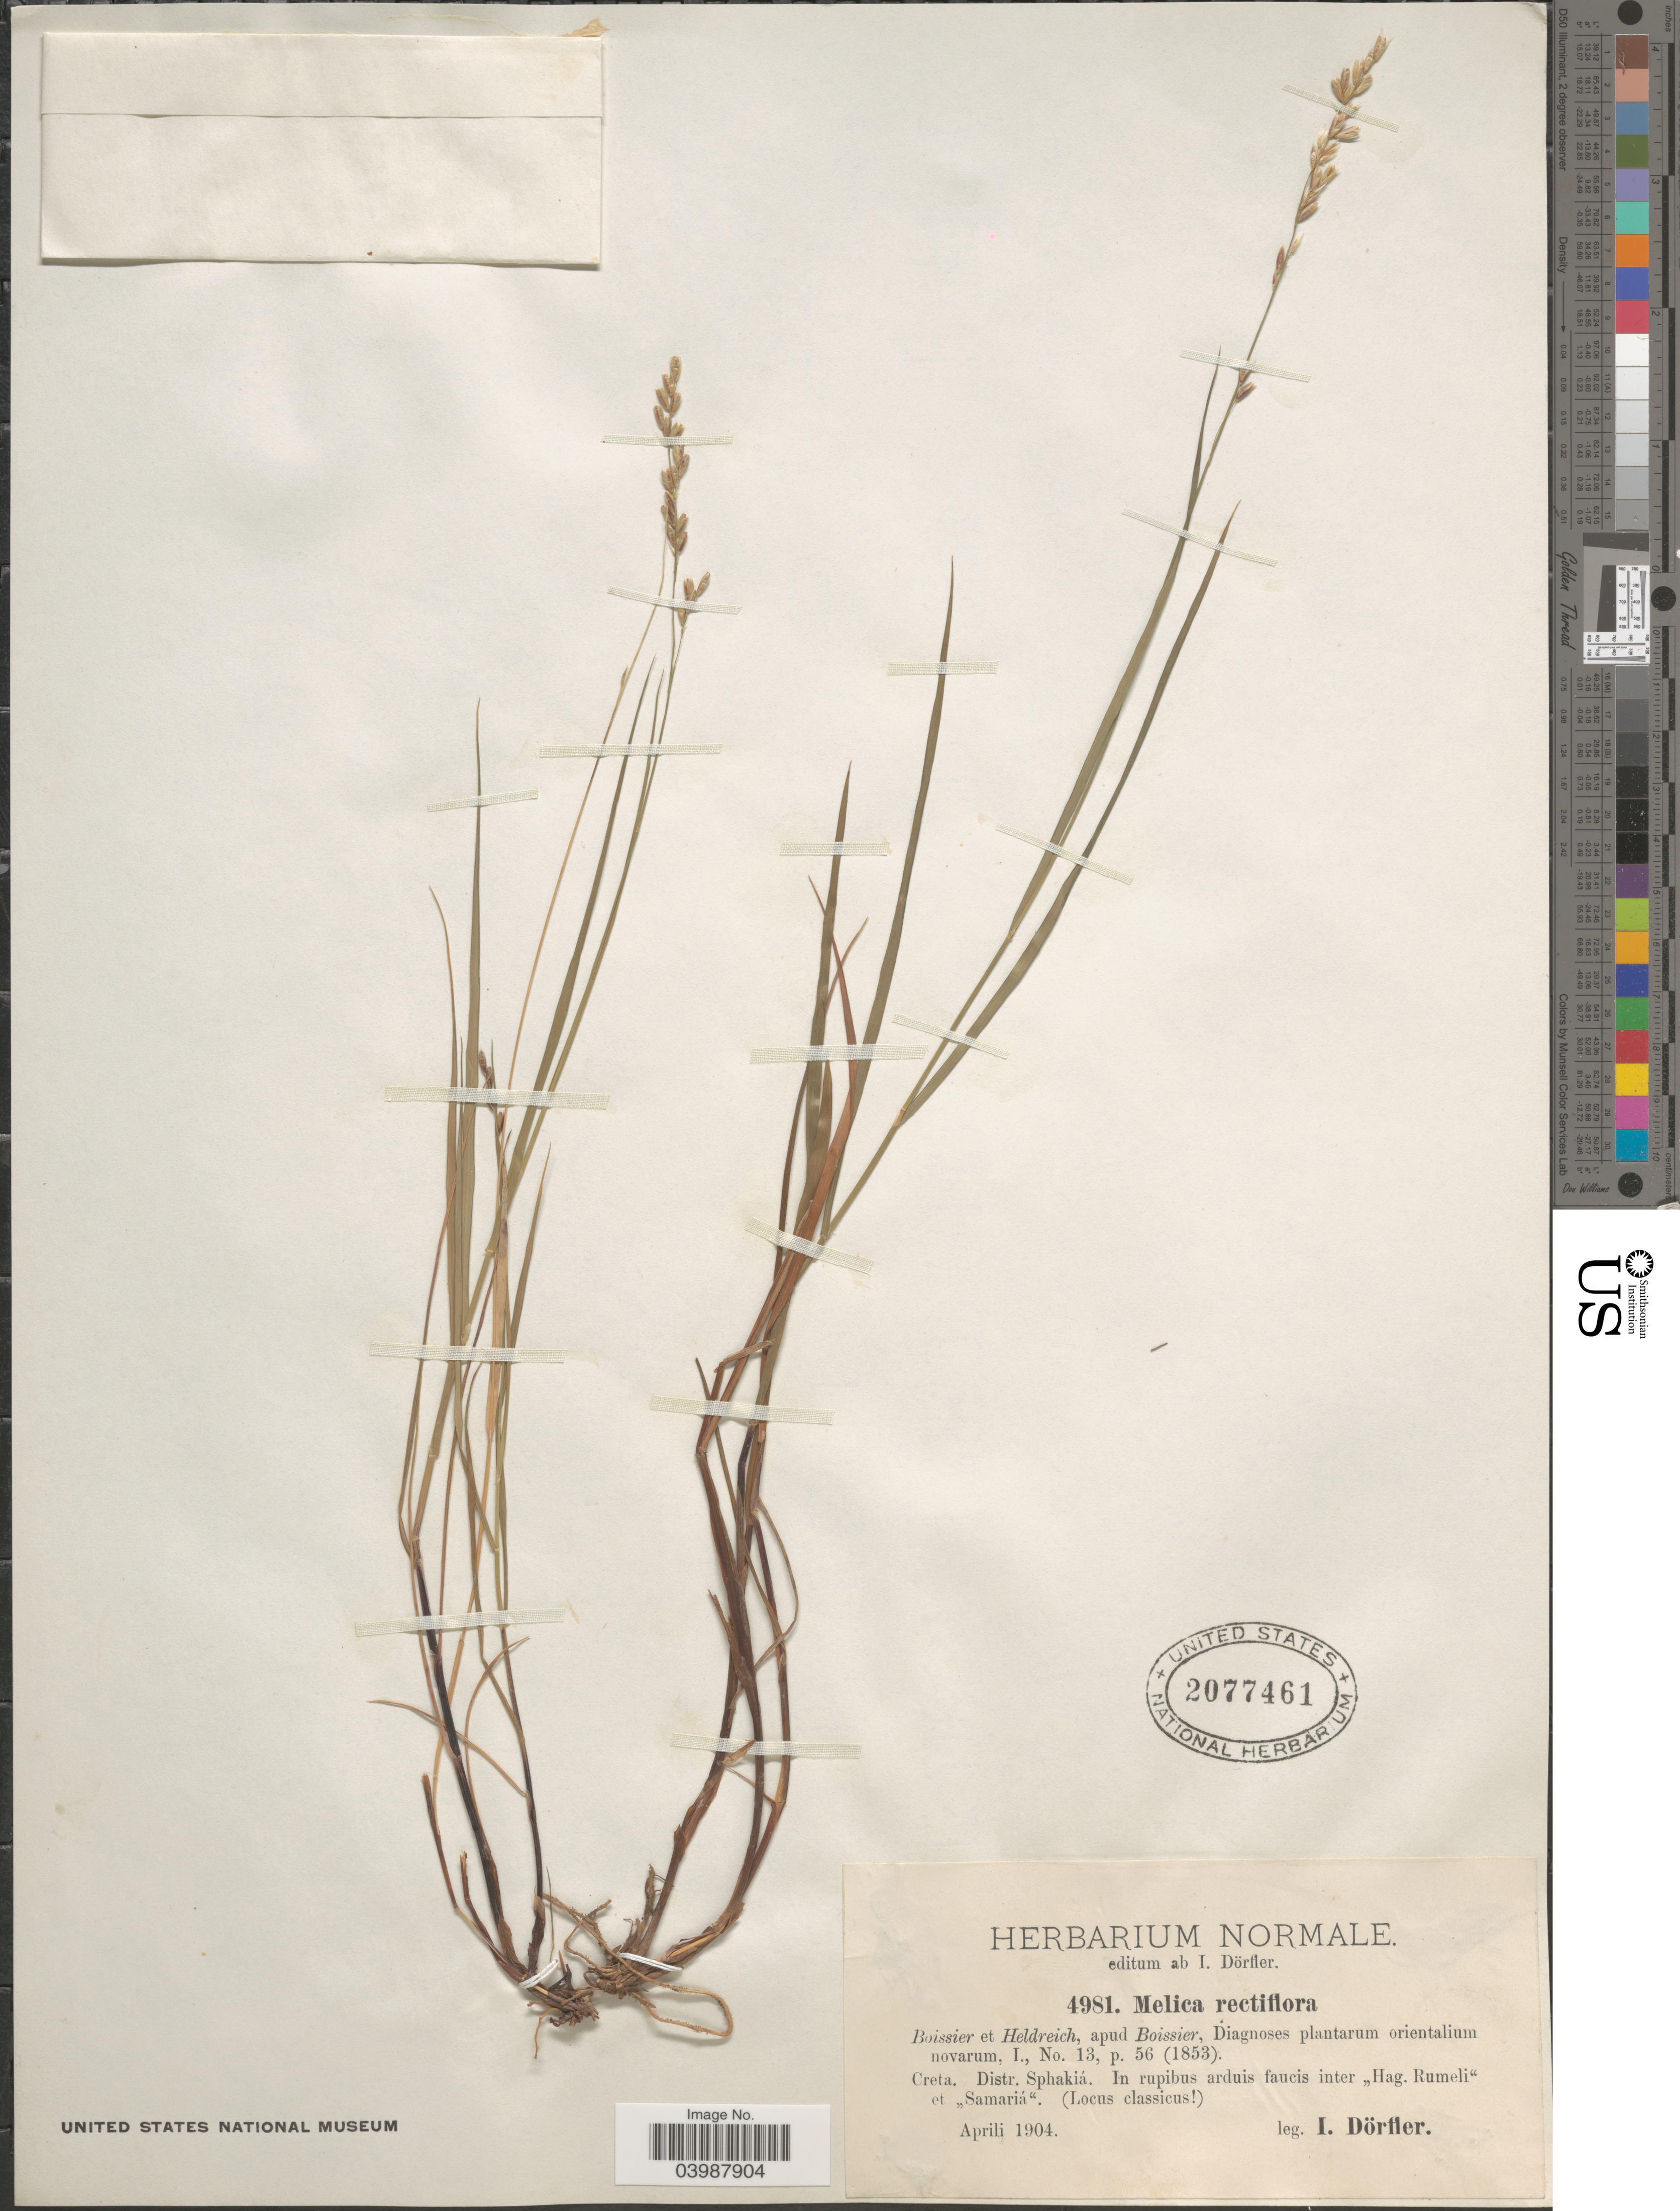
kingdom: Plantae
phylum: Tracheophyta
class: Liliopsida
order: Poales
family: Poaceae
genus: Melica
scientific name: Melica rectiflora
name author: Boiss. & Heldr.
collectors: I. Dörfler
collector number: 4981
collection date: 1904-04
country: Greece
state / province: Crete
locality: Creta. Distr. Sphakiá. In rupibus aruis faucis inter ,,Hag. Rumeli" et ,,Samariá". (Locus classicus [illegible text]).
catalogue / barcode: US 2077461